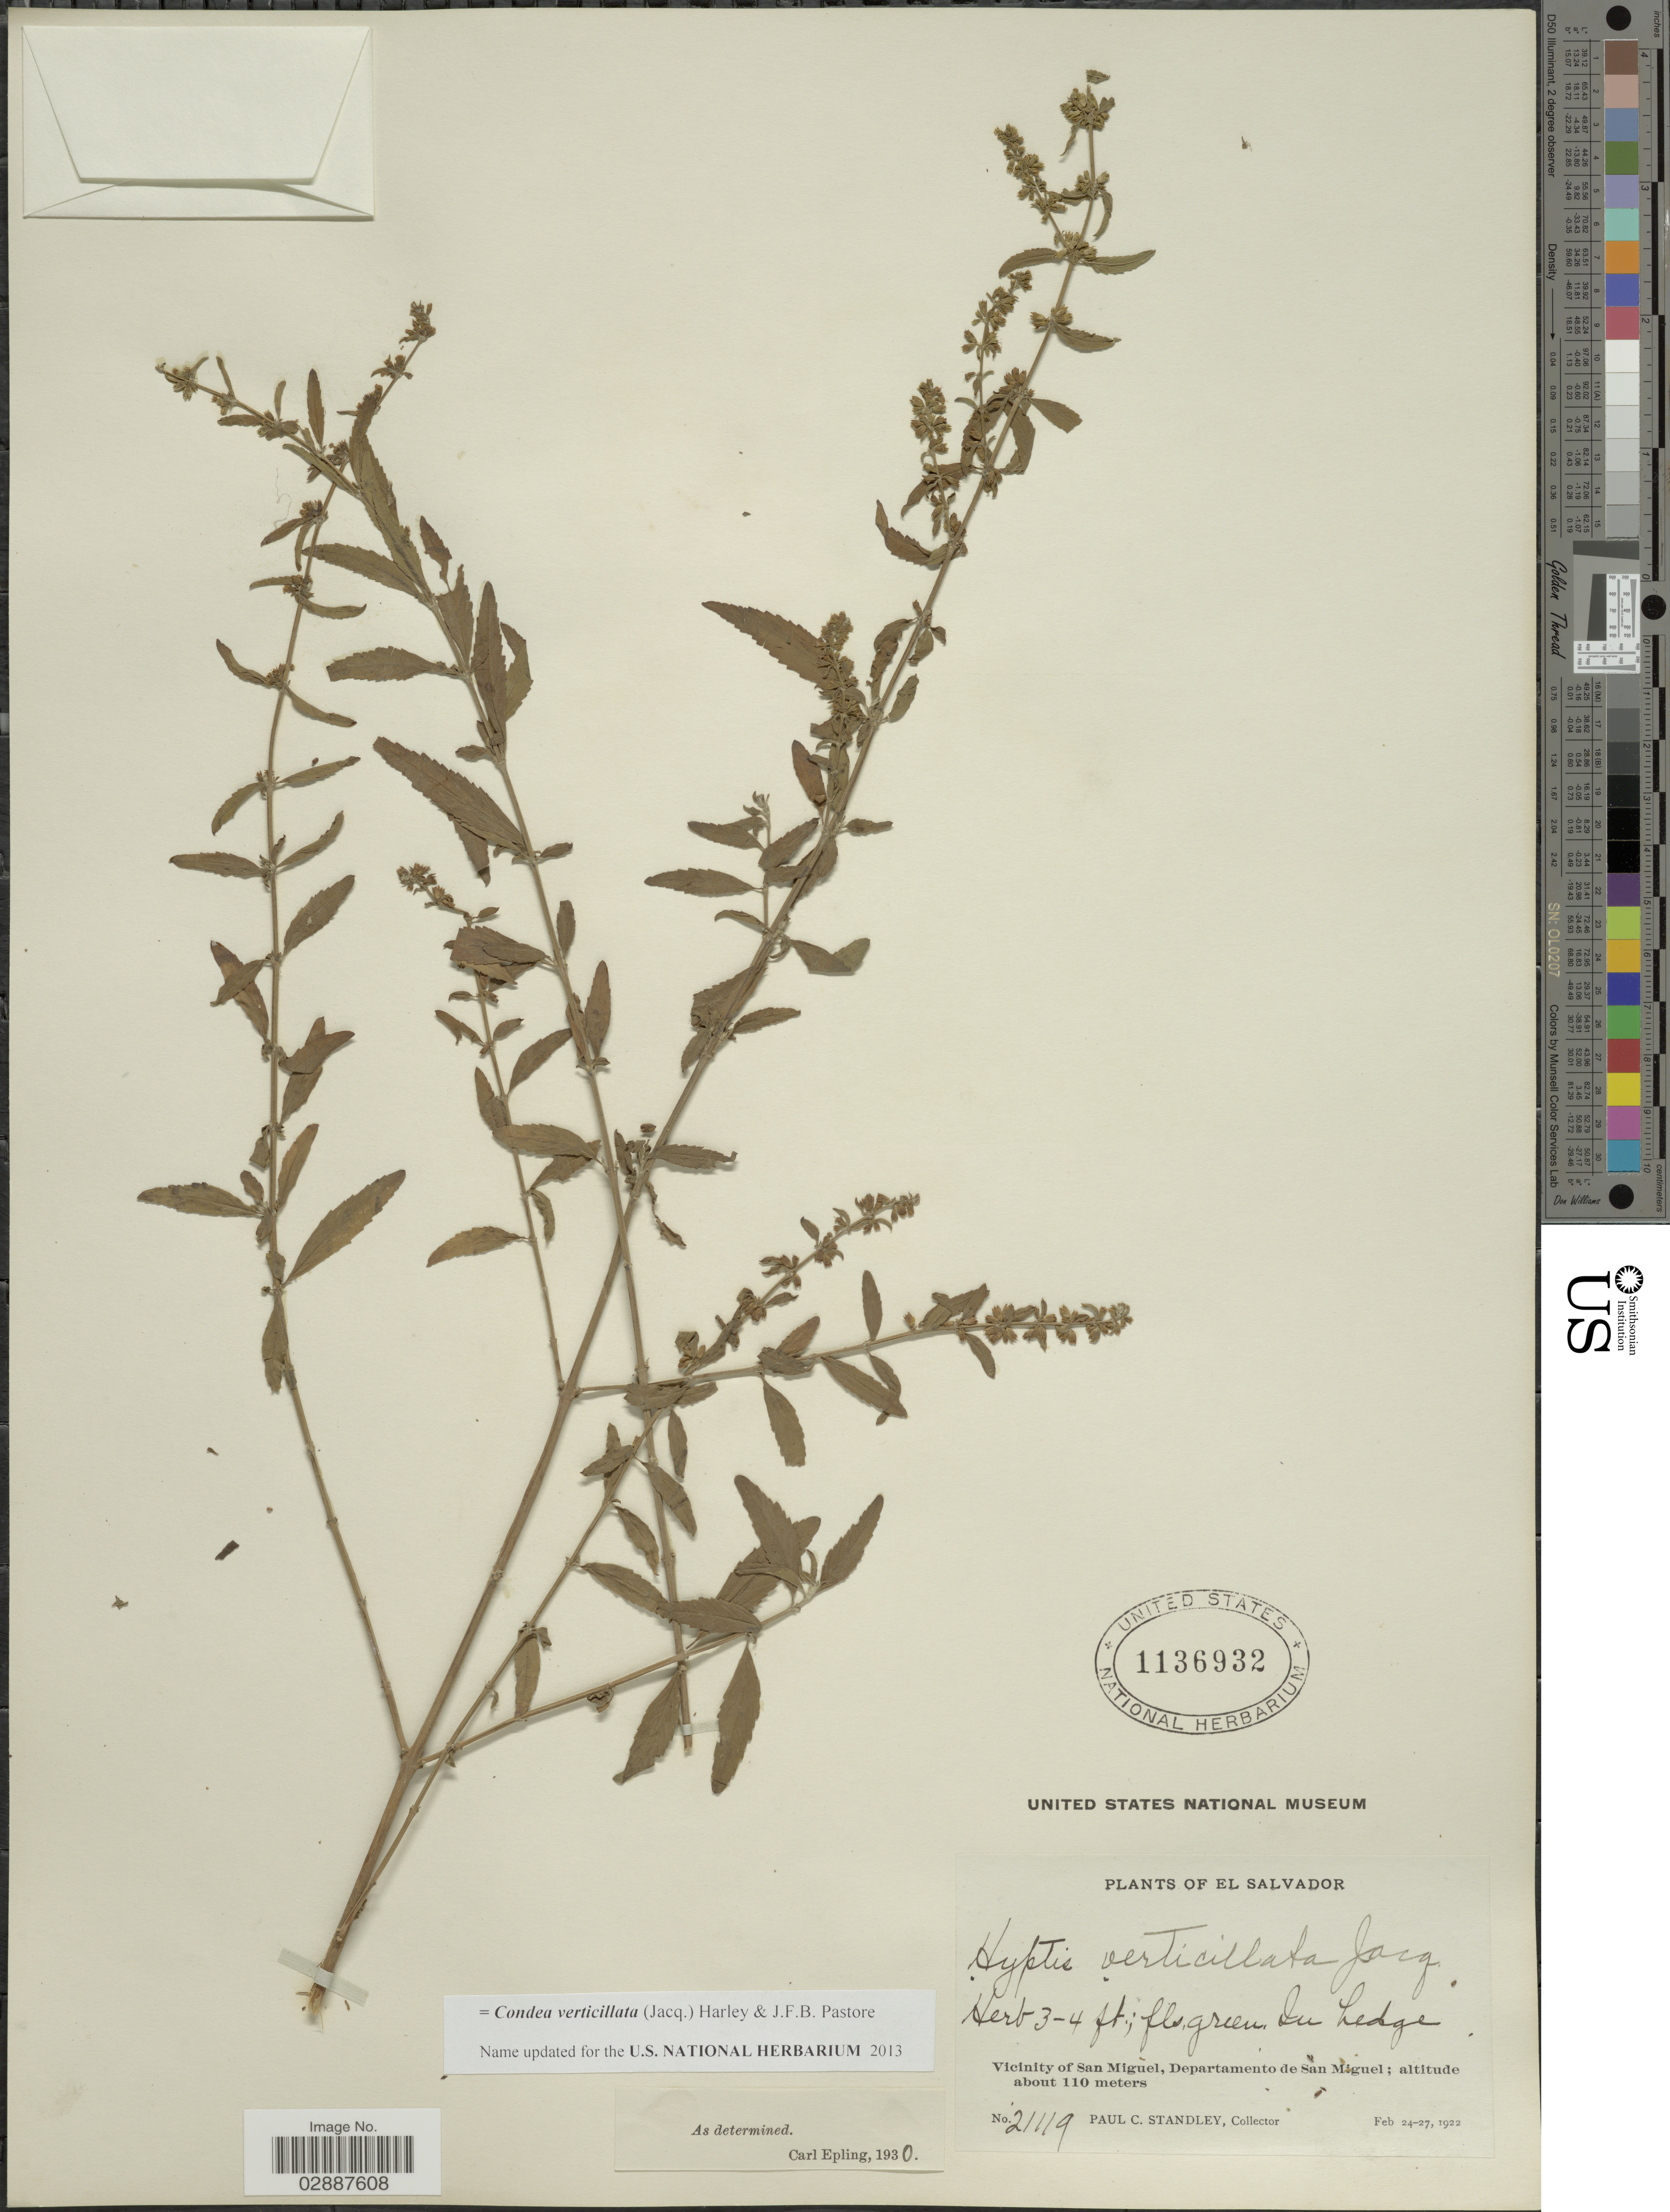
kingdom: Plantae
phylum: Tracheophyta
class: Magnoliopsida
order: Lamiales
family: Lamiaceae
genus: Condea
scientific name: Condea verticillata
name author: (Jacq.) Harley & J.F.B. Pastore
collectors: P. C. Standley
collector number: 21119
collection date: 1922-02-24/1922-02-27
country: El Salvador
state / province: San Miguel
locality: Vicinity of San Miguel, Departamento de San Miguel.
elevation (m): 110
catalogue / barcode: US 1136932